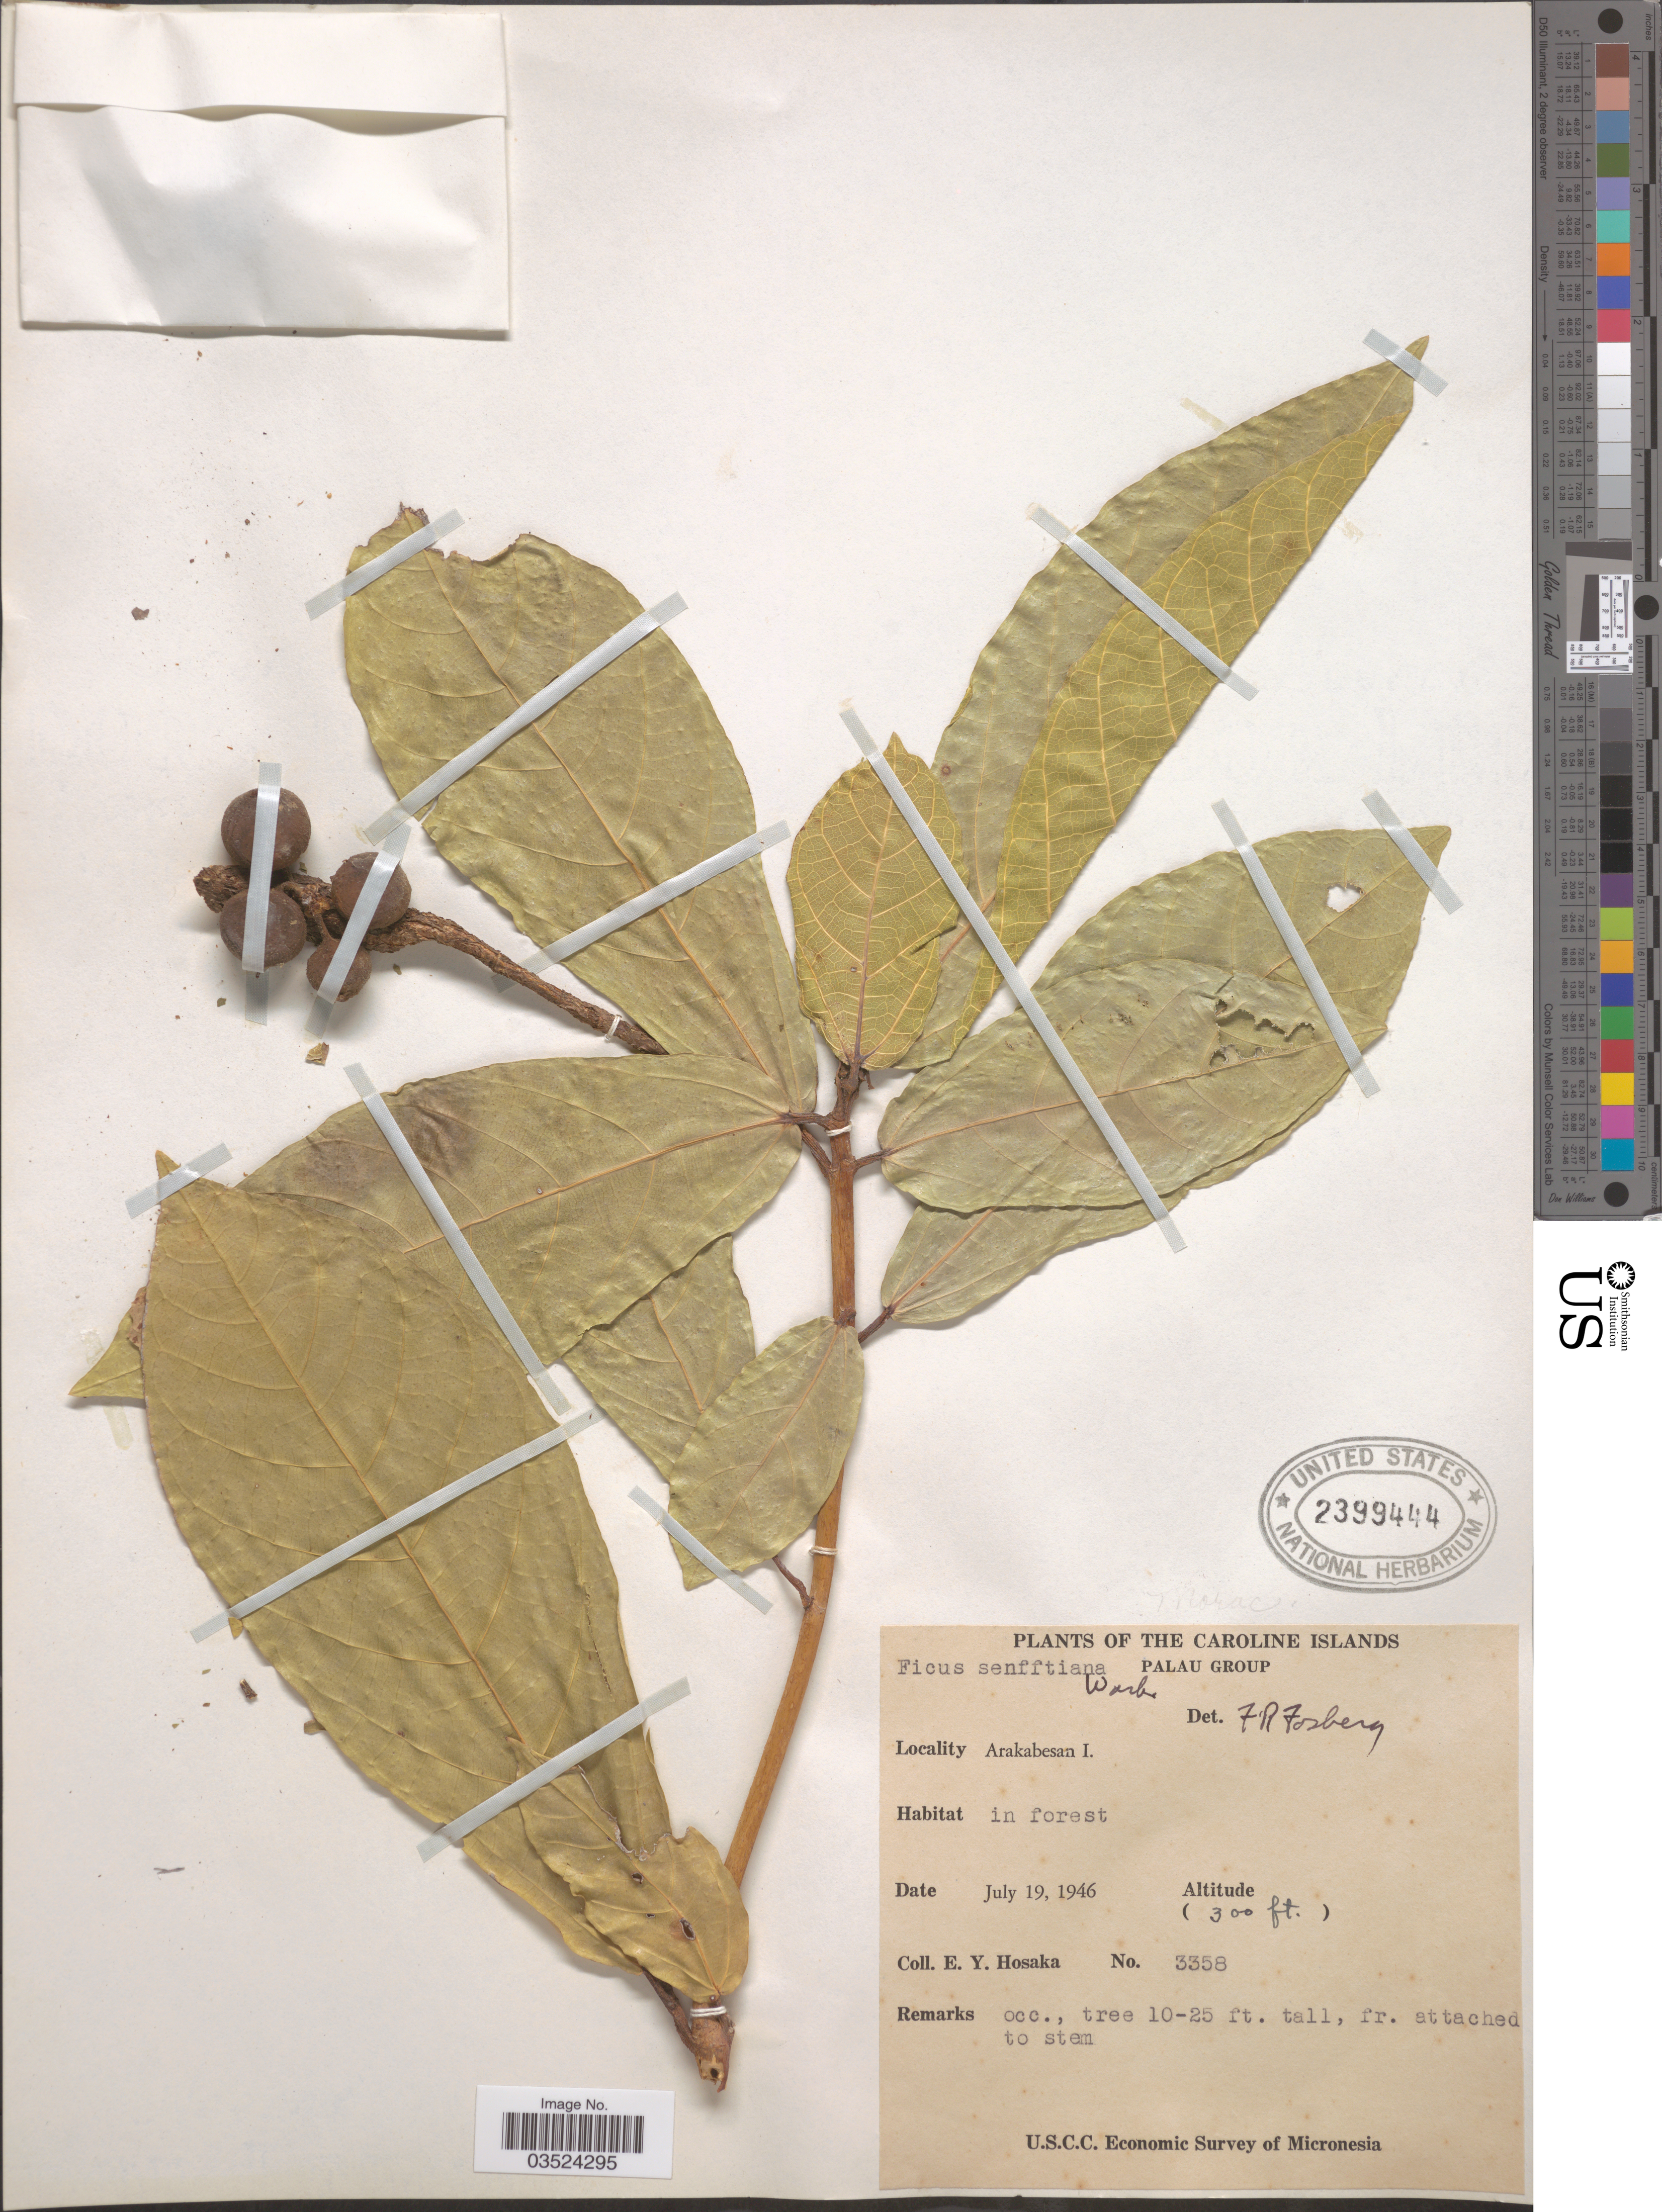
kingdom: Plantae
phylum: Tracheophyta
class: Magnoliopsida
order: Rosales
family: Moraceae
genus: Ficus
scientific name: Ficus senfftiana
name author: Warb.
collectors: E. Y. Hosaka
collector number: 3358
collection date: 1946-07-19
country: Palau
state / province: Koror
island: Ngerekebesang [Arakabesan]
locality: The Caroline Islands. Palau Group. Arakabesan I.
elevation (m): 91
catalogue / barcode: US 2399444